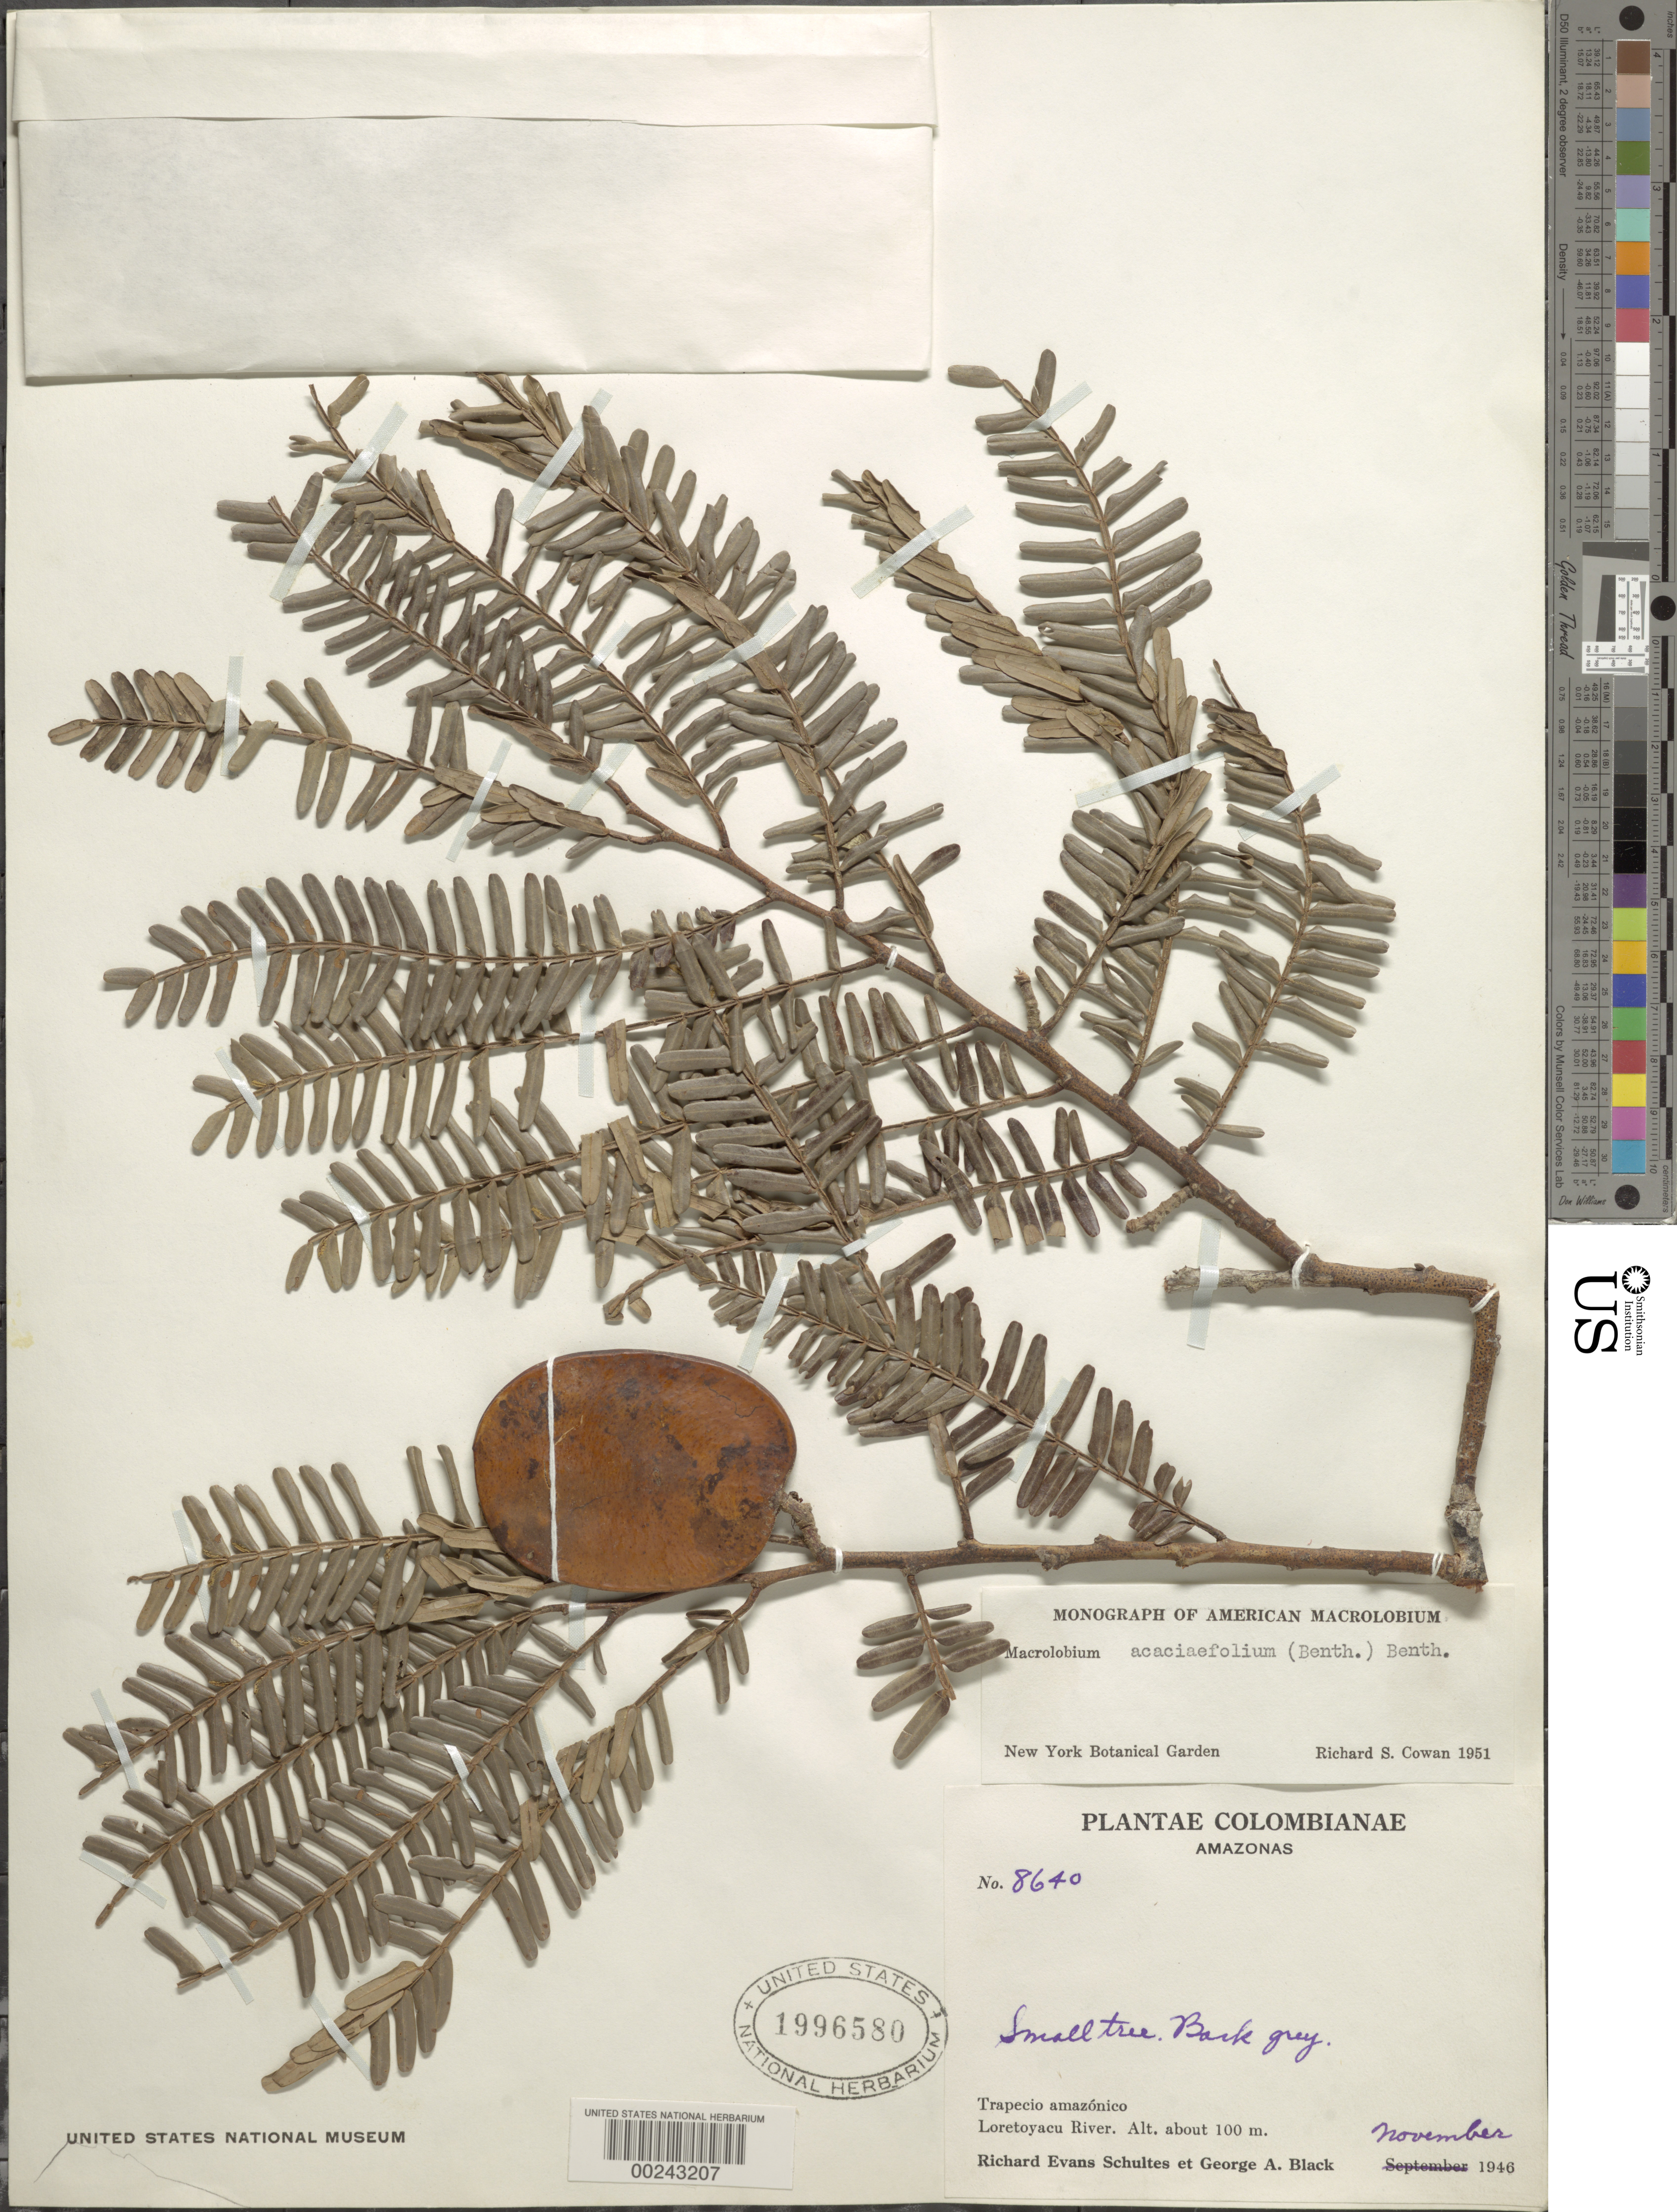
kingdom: Plantae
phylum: Tracheophyta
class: Magnoliopsida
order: Fabales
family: Fabaceae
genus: Macrolobium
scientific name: Macrolobium acaciifolium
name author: (Benth.) Benth.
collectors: R. E. Schultes & G. A. Black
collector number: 8640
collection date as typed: Nov 1946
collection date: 1946-11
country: Colombia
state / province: Amazônas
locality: Trapecio Amazonico; Loreto-Yacu River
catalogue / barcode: US 1996580